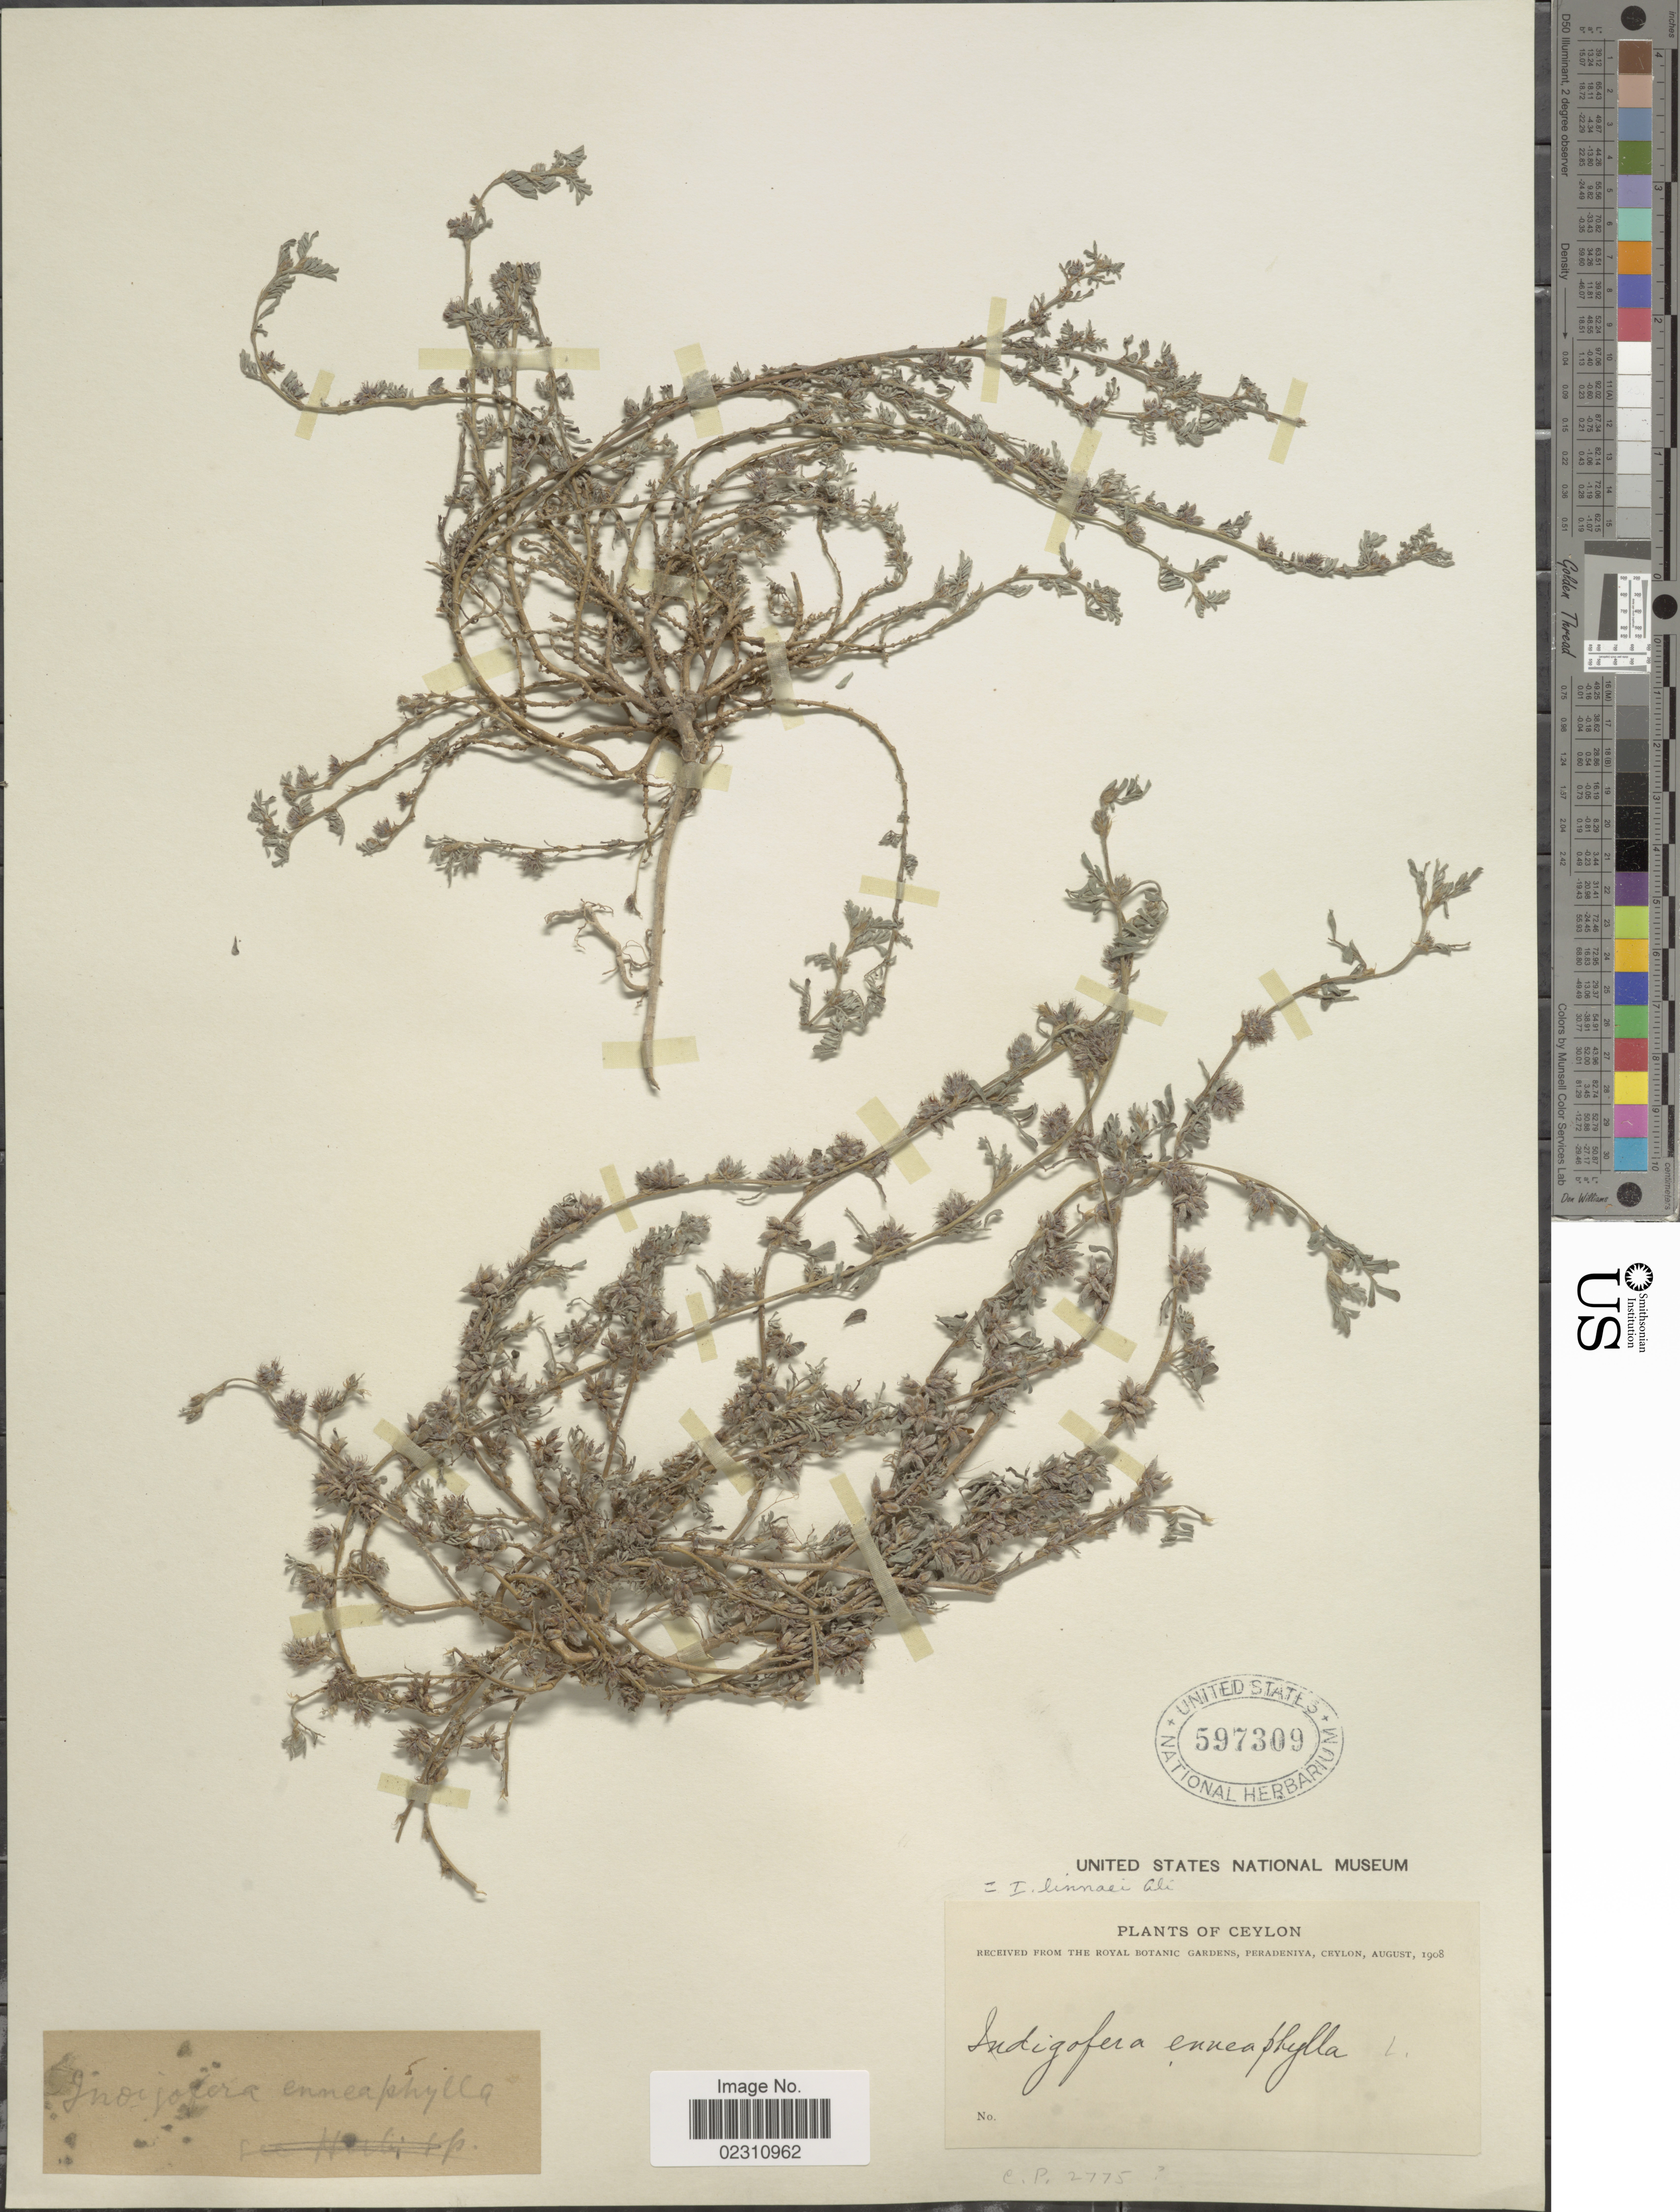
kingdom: Plantae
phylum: Tracheophyta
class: Magnoliopsida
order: Fabales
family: Fabaceae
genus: Indigofera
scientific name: Indigofera linnaei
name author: Ali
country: Sri Lanka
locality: Ceylon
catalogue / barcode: US 597309